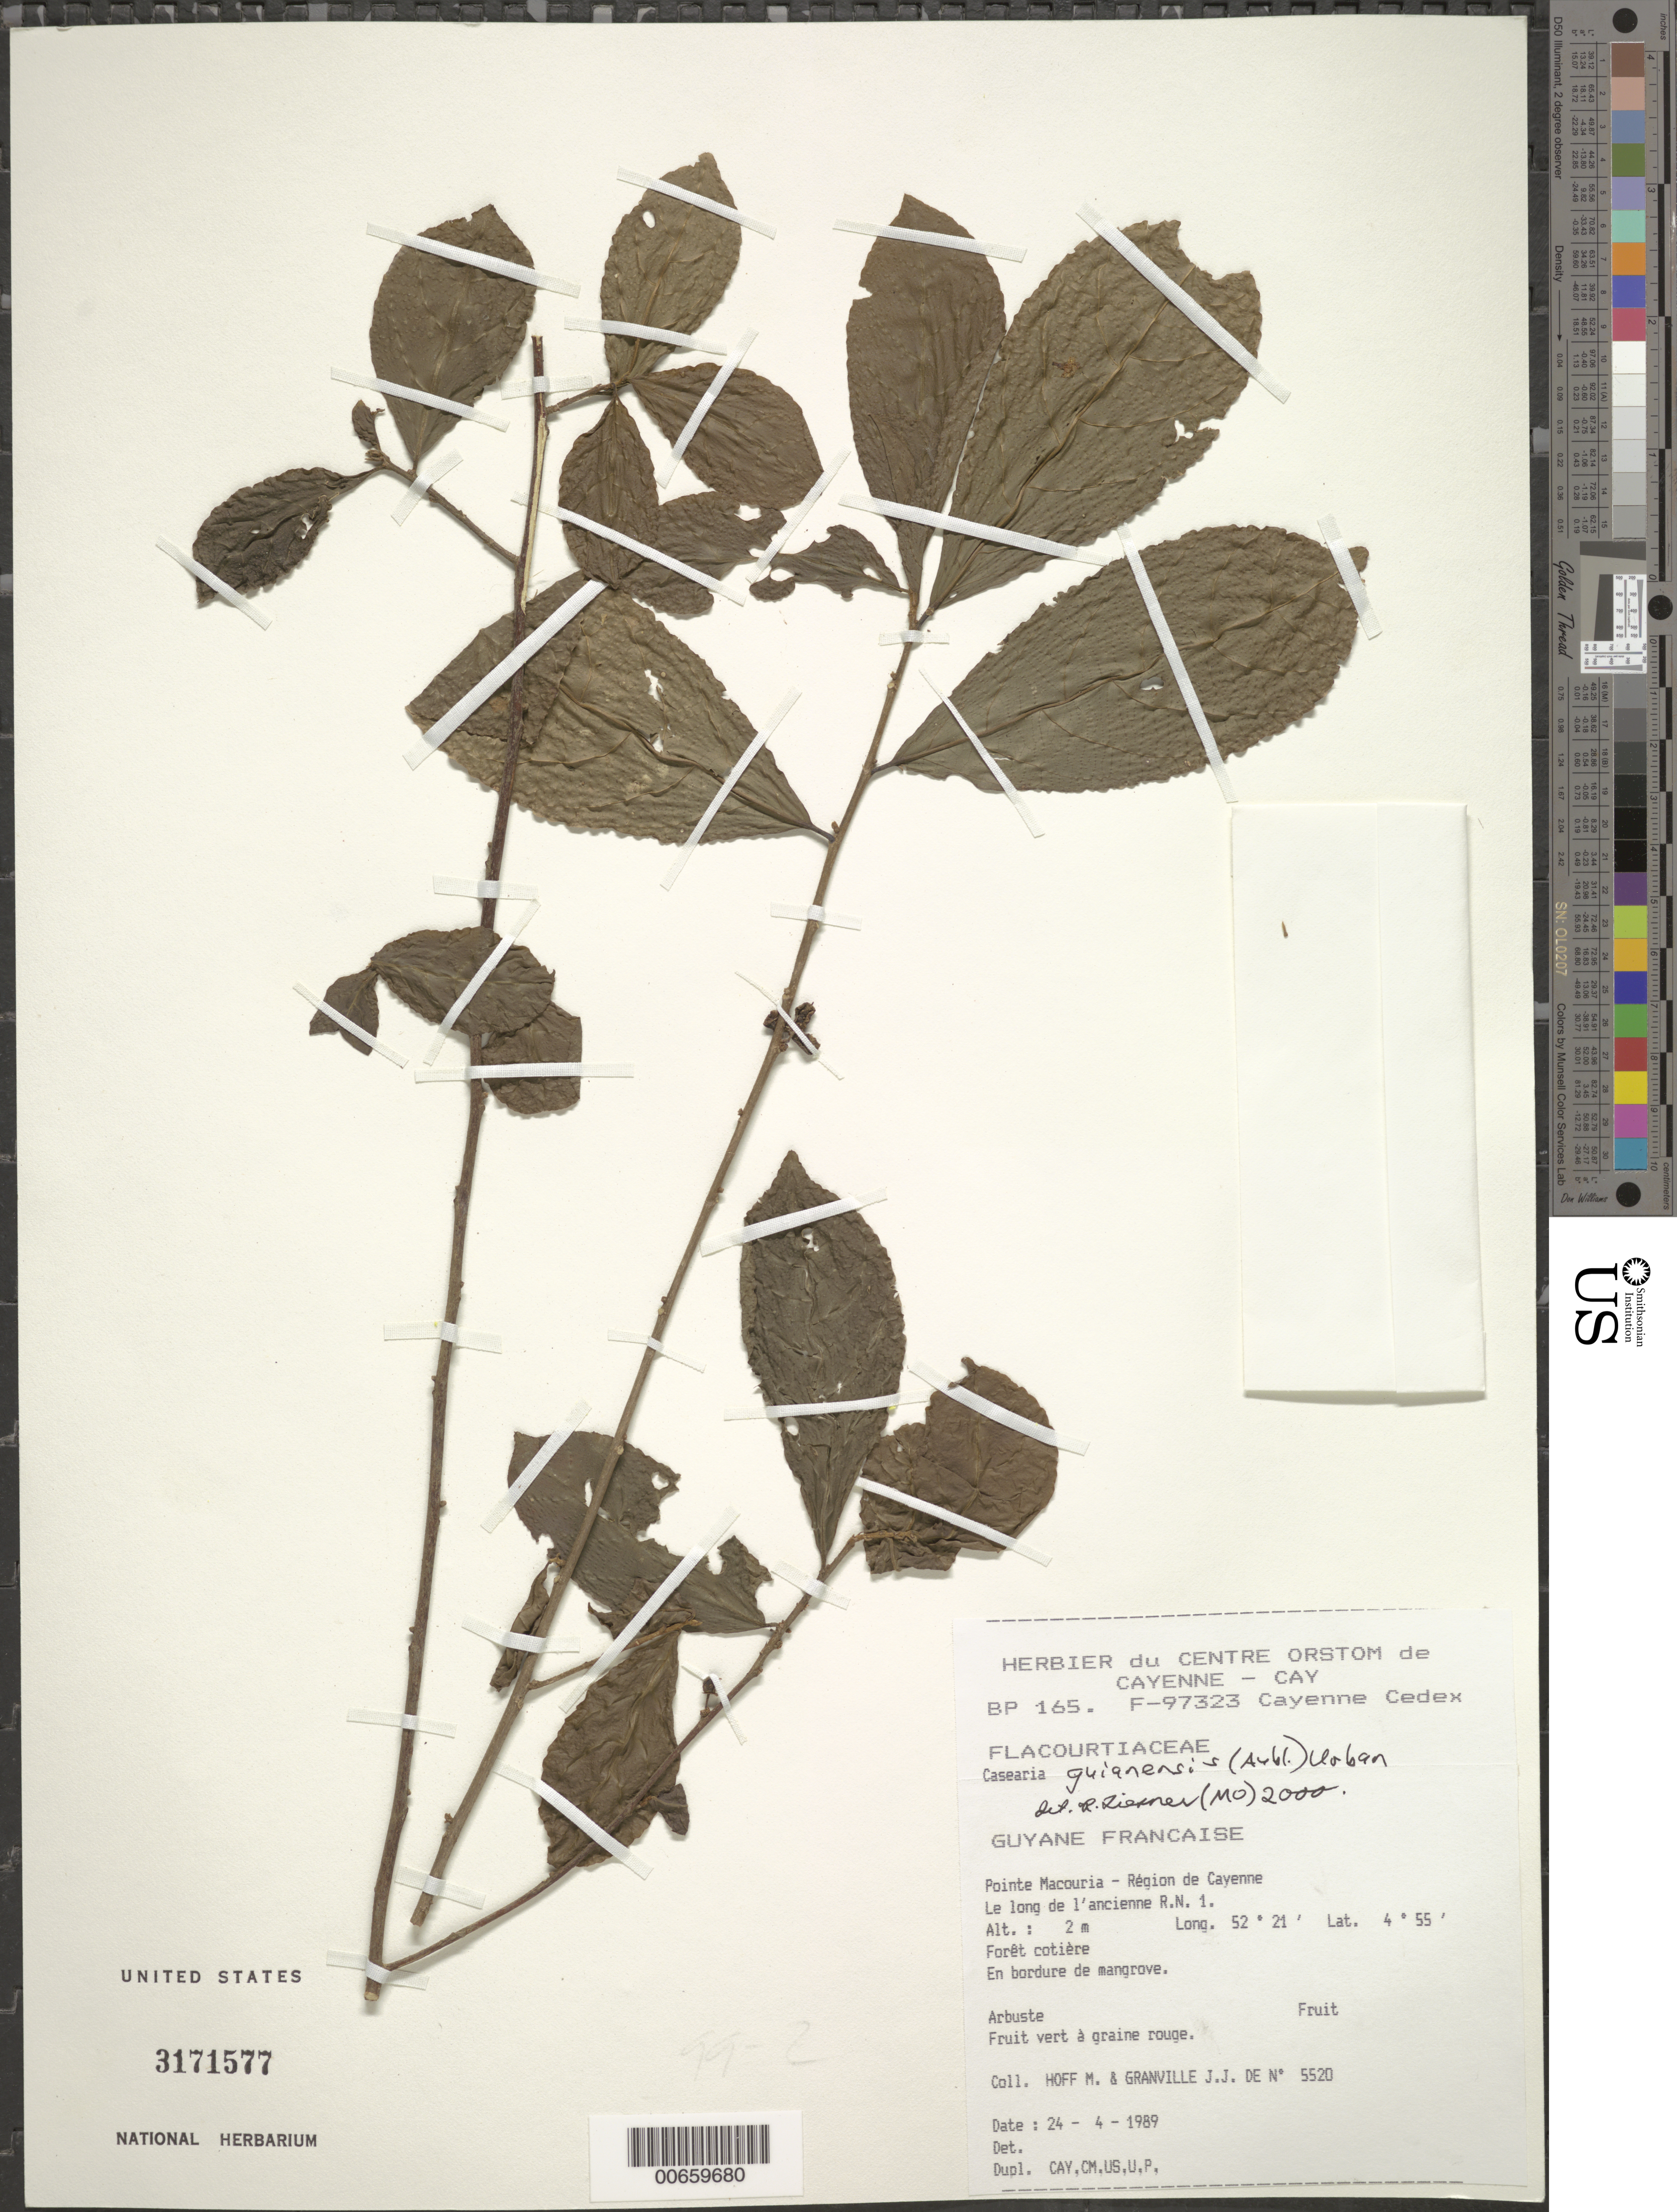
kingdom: Plantae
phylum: Tracheophyta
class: Magnoliopsida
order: Malpighiales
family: Salicaceae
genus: Casearia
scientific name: Casearia guianensis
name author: (Aubl.) Urb.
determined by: Liesner, R. L.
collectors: M. Hoff & J.-J. de Granville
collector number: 5520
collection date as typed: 24-Apr-89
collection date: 1989-04-24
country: French Guiana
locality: Pointe Macouria, région de Cayenne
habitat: Forêt cotière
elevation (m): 2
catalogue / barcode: US 3171577